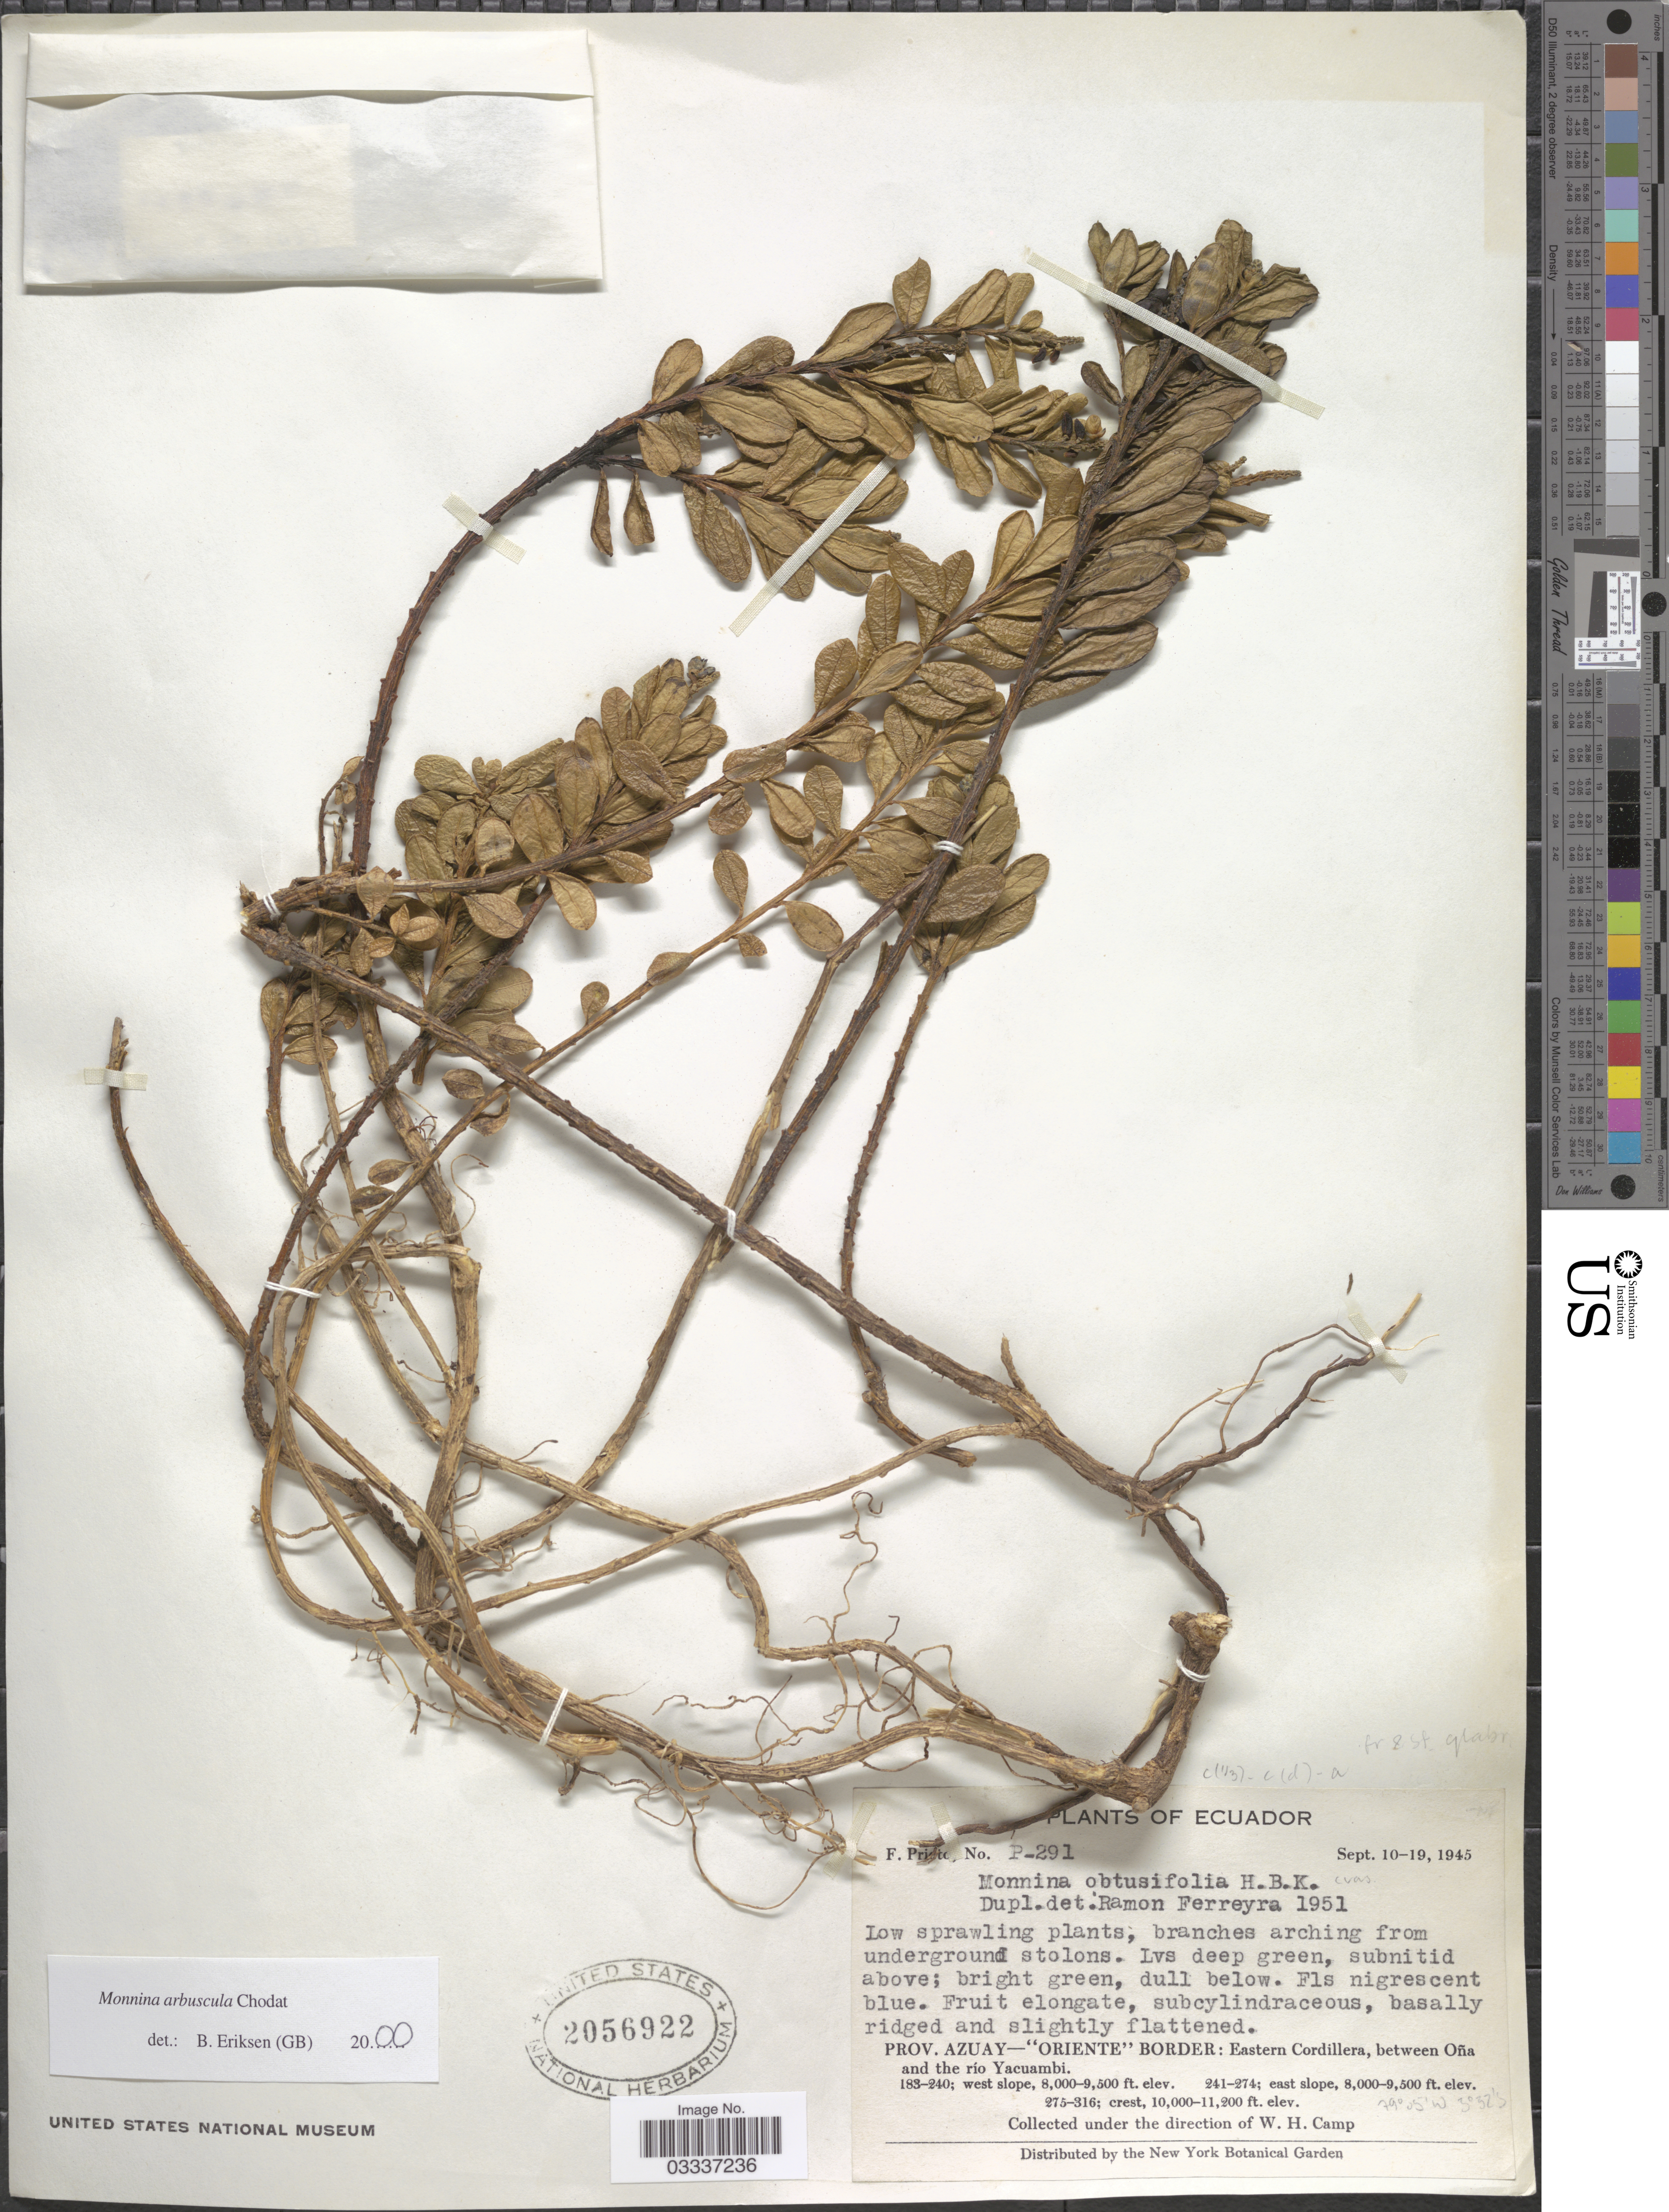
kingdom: Plantae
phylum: Tracheophyta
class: Magnoliopsida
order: Fabales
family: Polygalaceae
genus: Monnina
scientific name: Monnina arbuscula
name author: Chodat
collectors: F. Prieto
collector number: P-291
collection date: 1945-09-10/1945-09-19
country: Ecuador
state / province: Azuay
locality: Oriente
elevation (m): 3048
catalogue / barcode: US 2056922